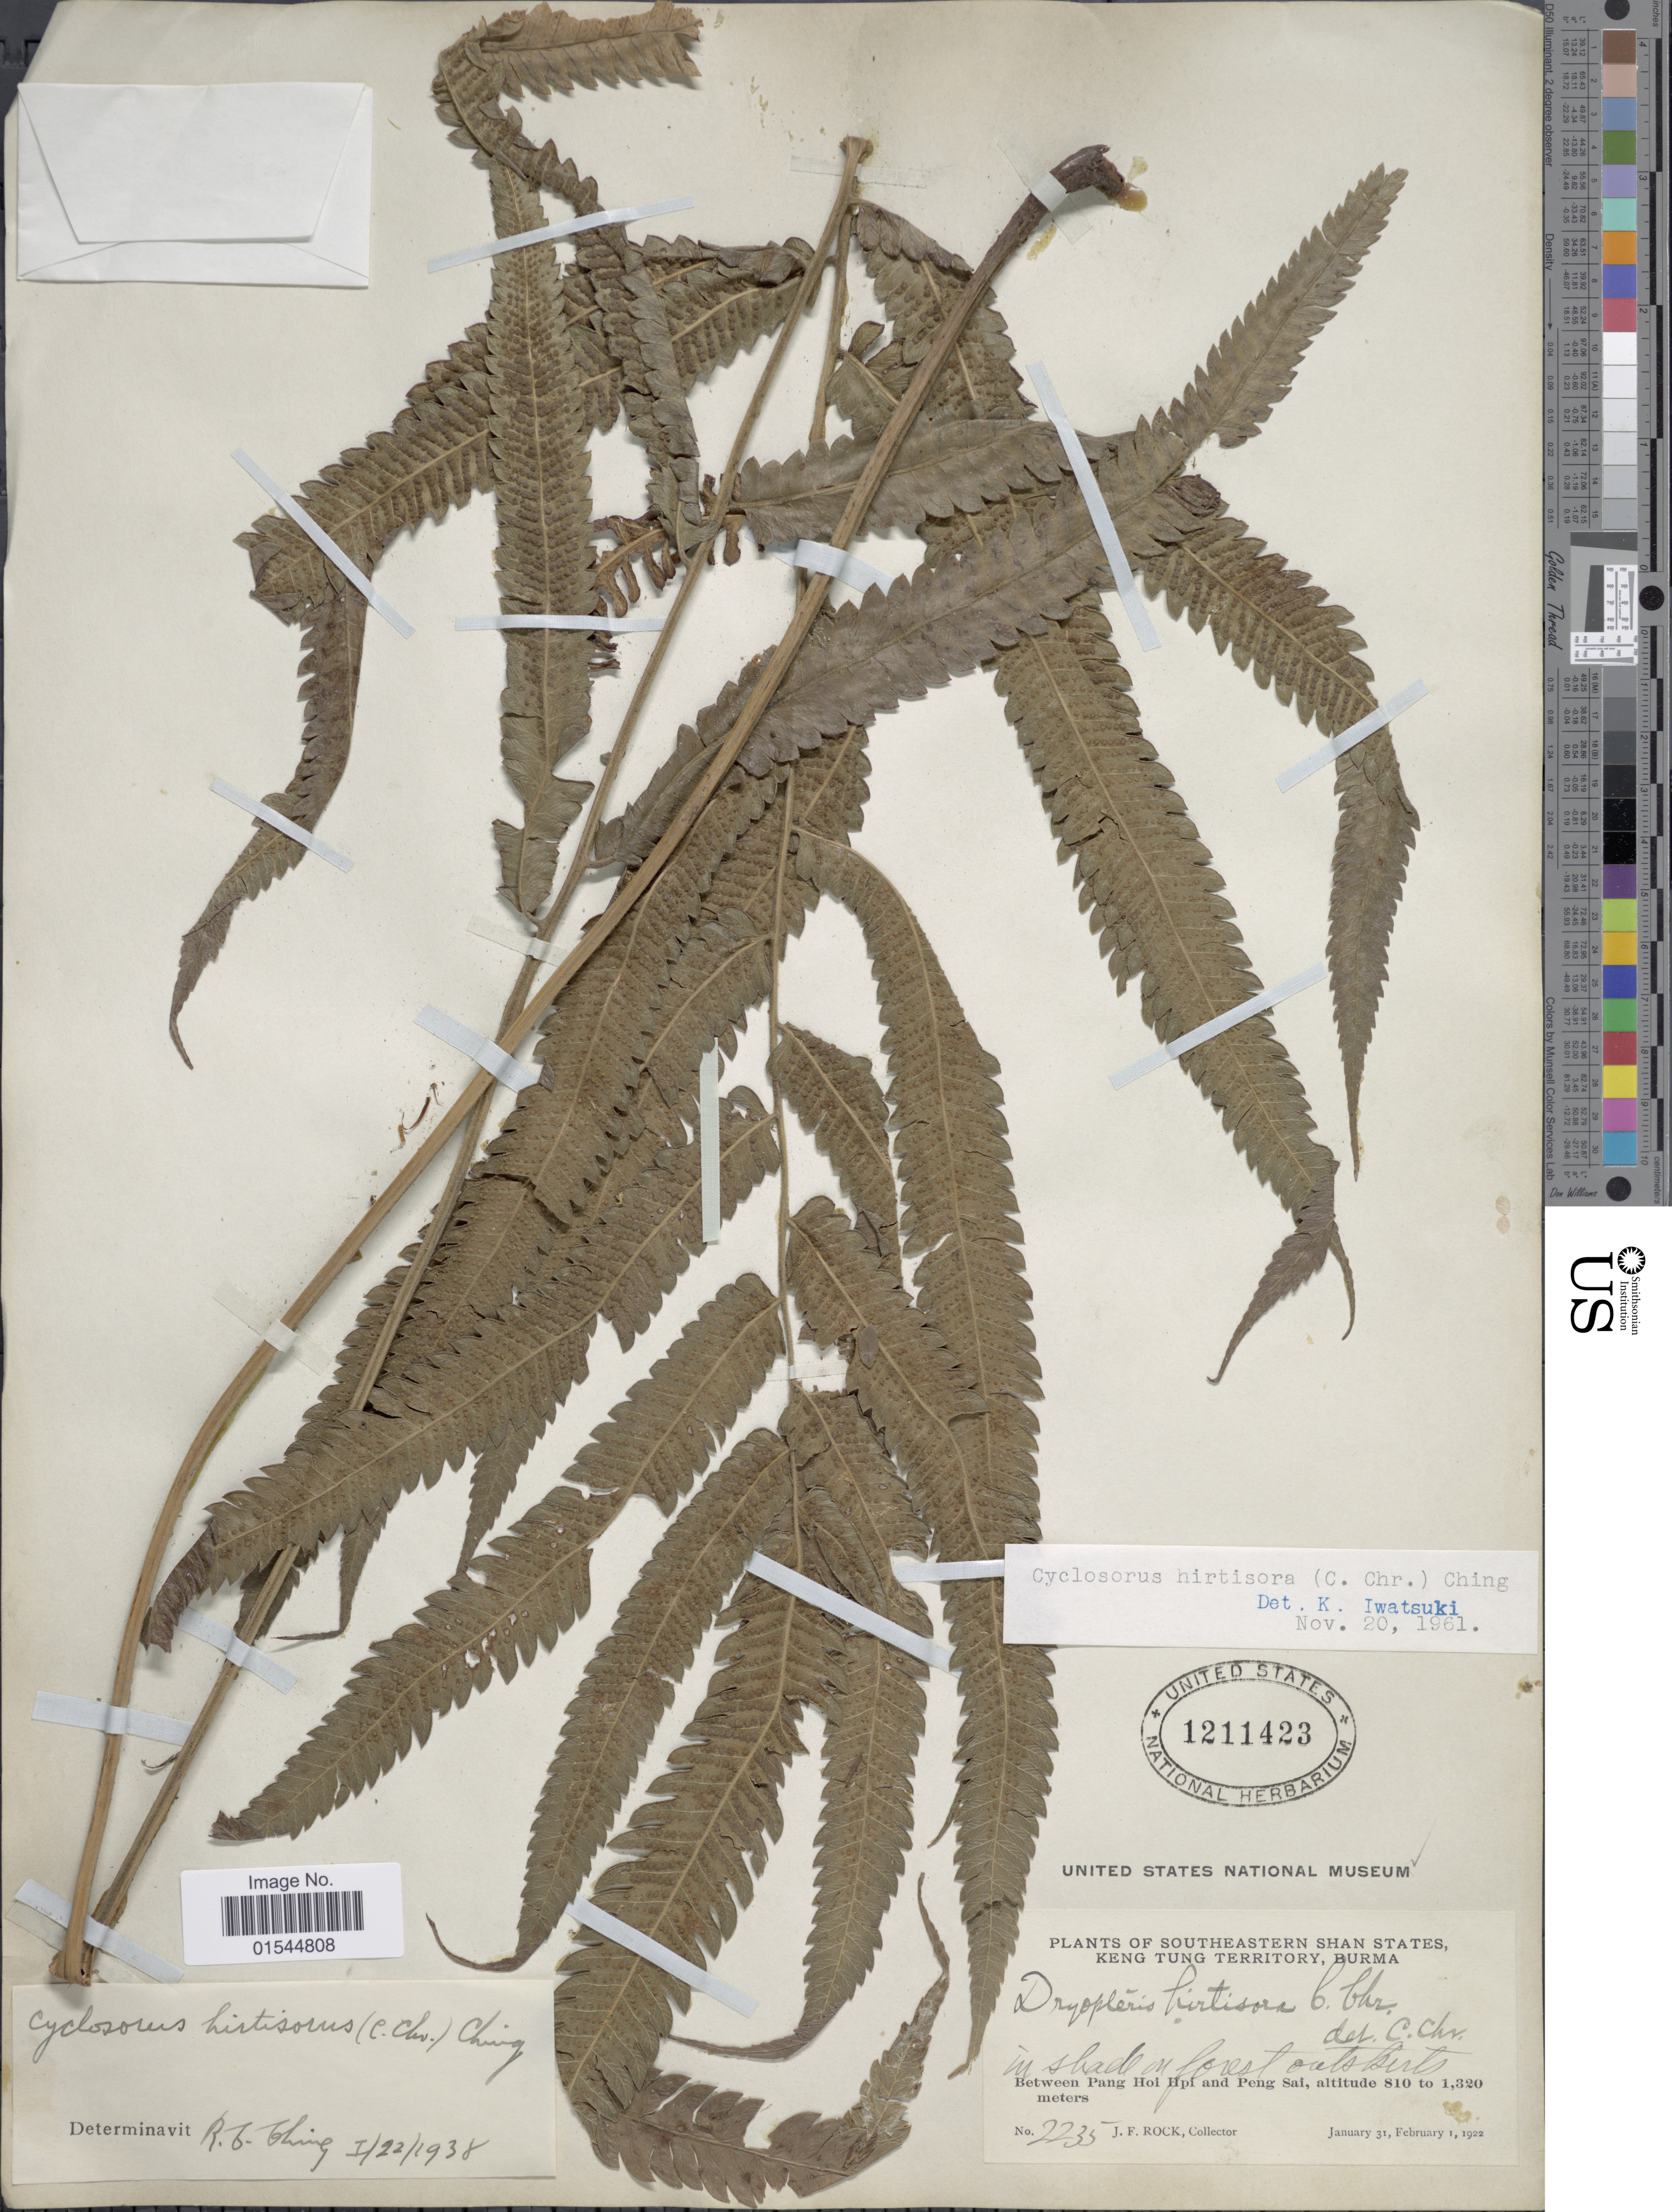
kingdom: Plantae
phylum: Tracheophyta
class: Polypodiopsida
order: Polypodiales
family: Thelypteridaceae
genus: Sphaerostephanos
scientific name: Sphaerostephanos validus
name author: (C. Chr.) Holttum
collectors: J. Rock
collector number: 2235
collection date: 1922-01-31/1922-02-01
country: Myanmar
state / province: Shan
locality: Southeastern Shan States, Keng Tung Territory, Burma, between Pang Hoi Hpi and Peng Sai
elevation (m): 810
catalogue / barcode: US 1211423